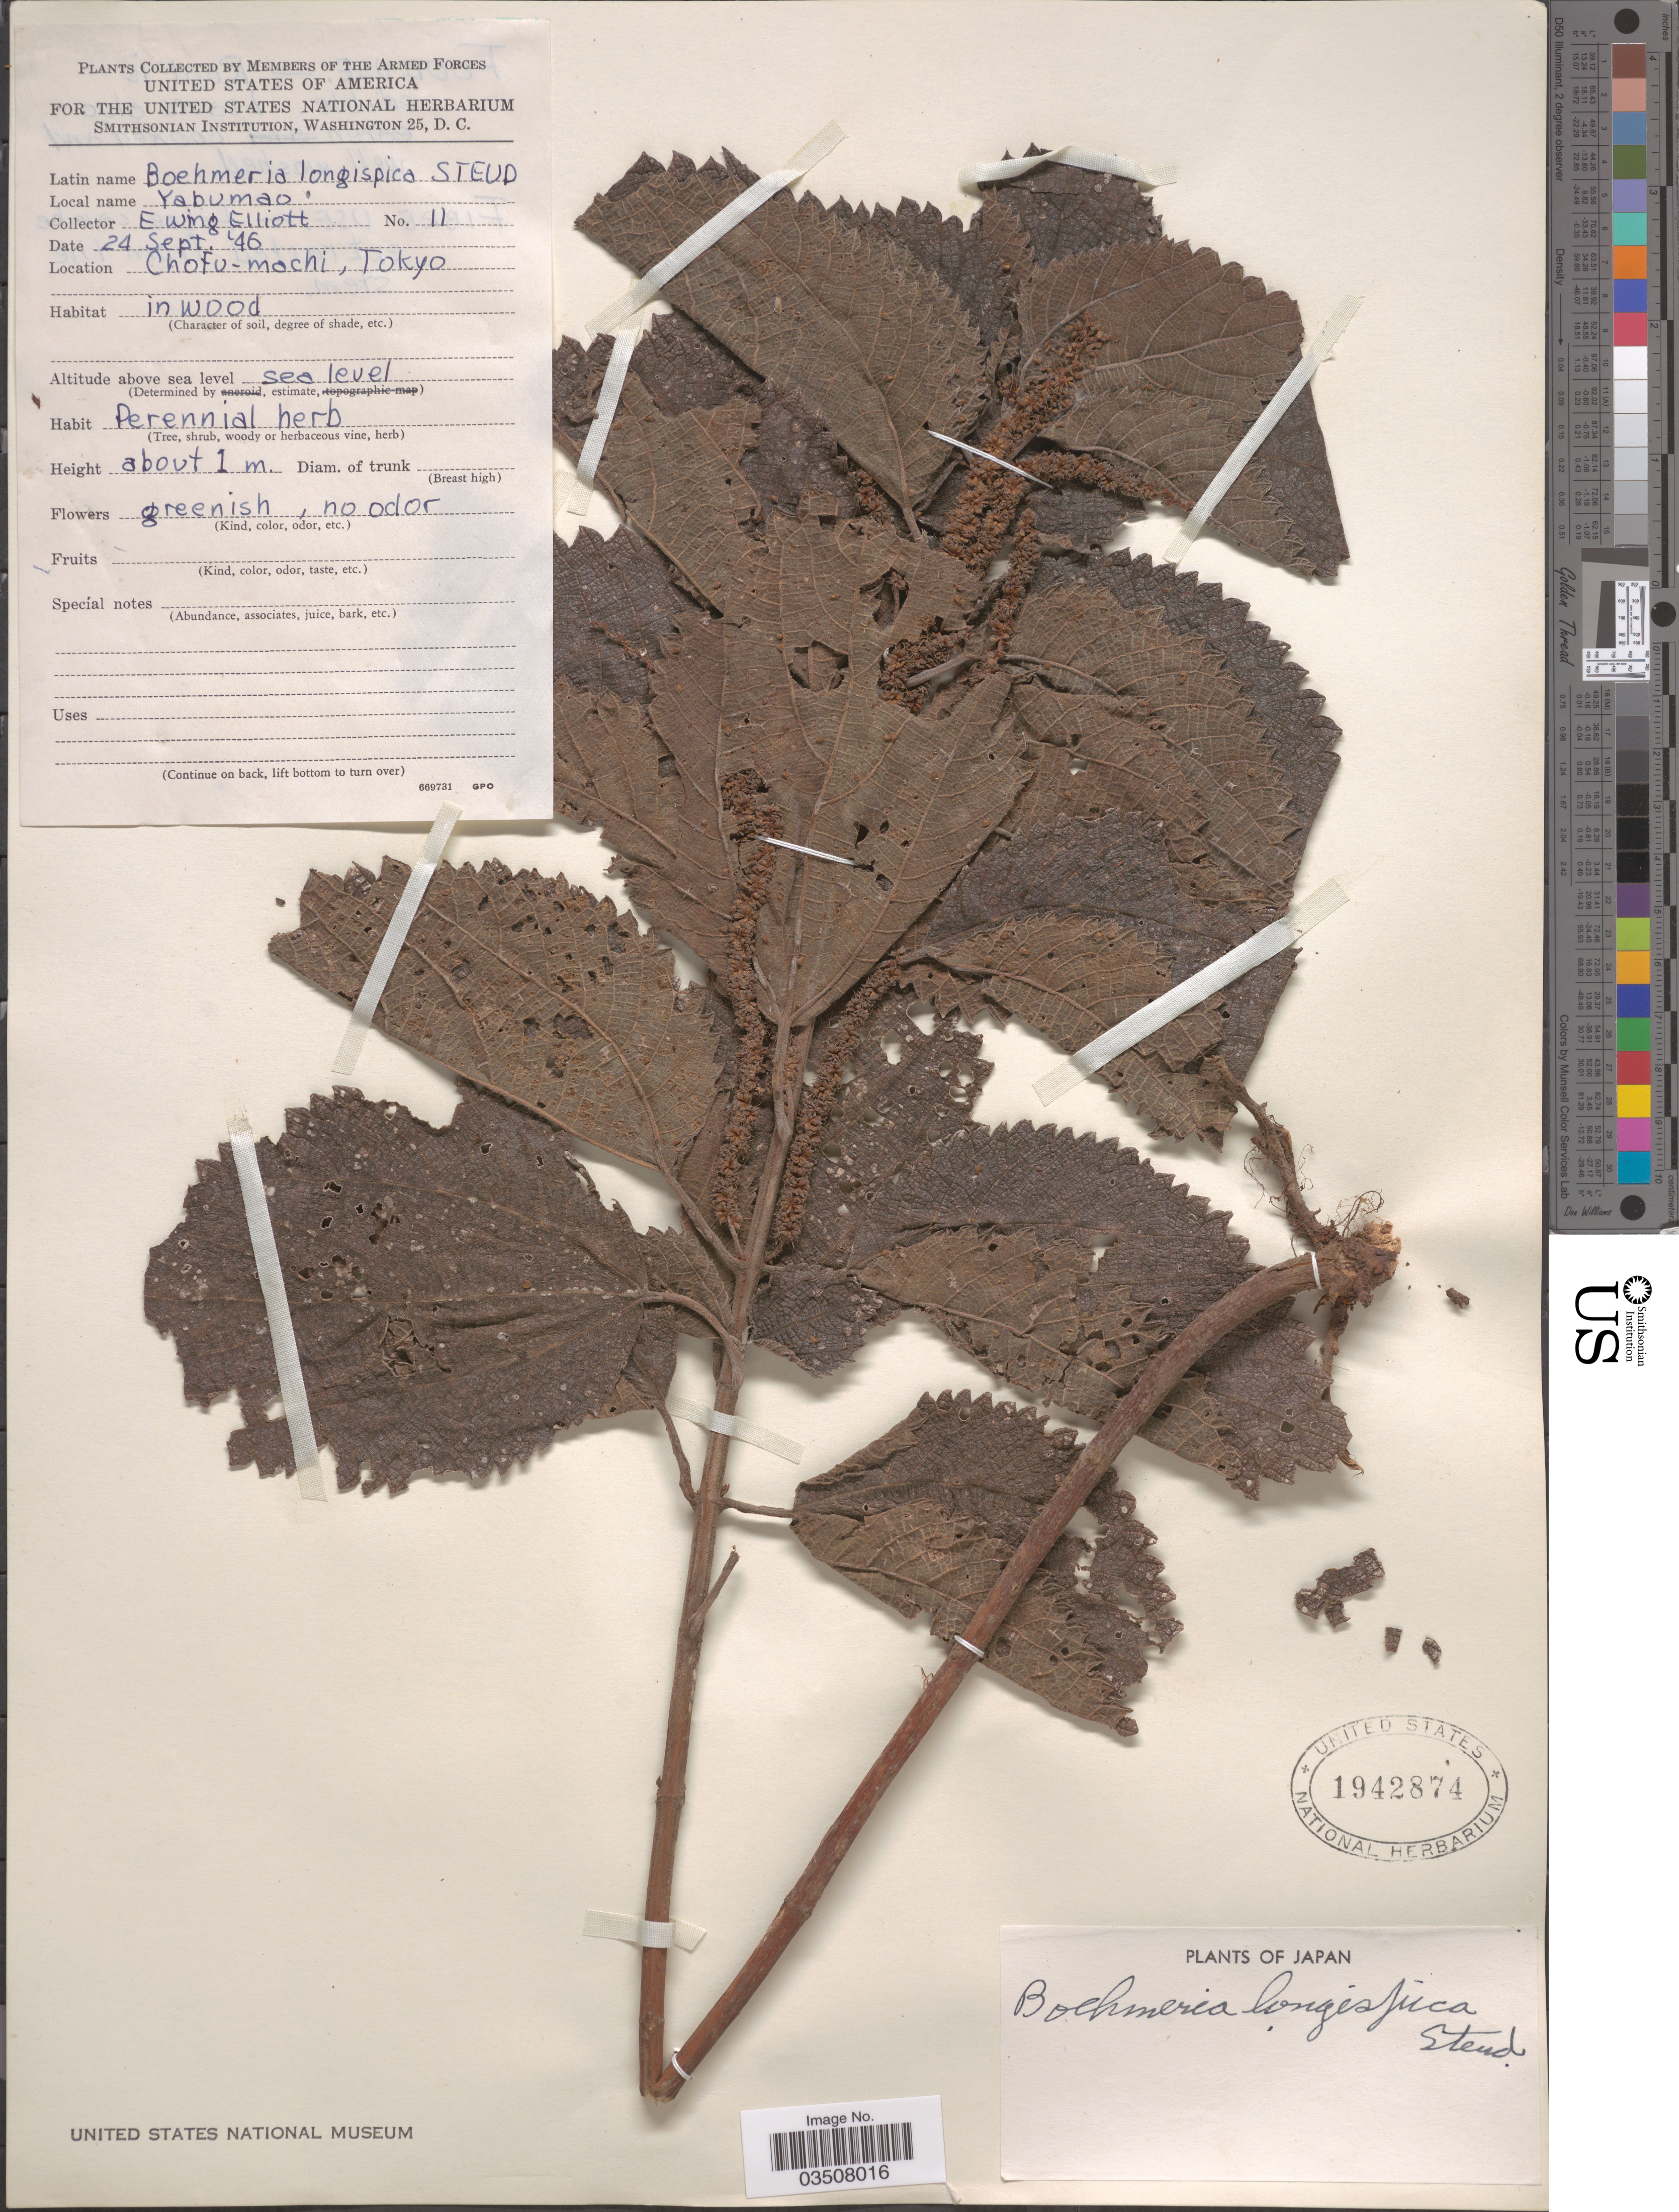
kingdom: Plantae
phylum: Tracheophyta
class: Magnoliopsida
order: Rosales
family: Urticaceae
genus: Boehmeria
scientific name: Boehmeria sp.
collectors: E. Elliott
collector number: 11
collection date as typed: Transcribed d/m/y: 24/9/46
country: Japan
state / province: Tokyo, Federal City of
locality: Chofu-mochi, Tokyo.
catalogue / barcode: US 1942874